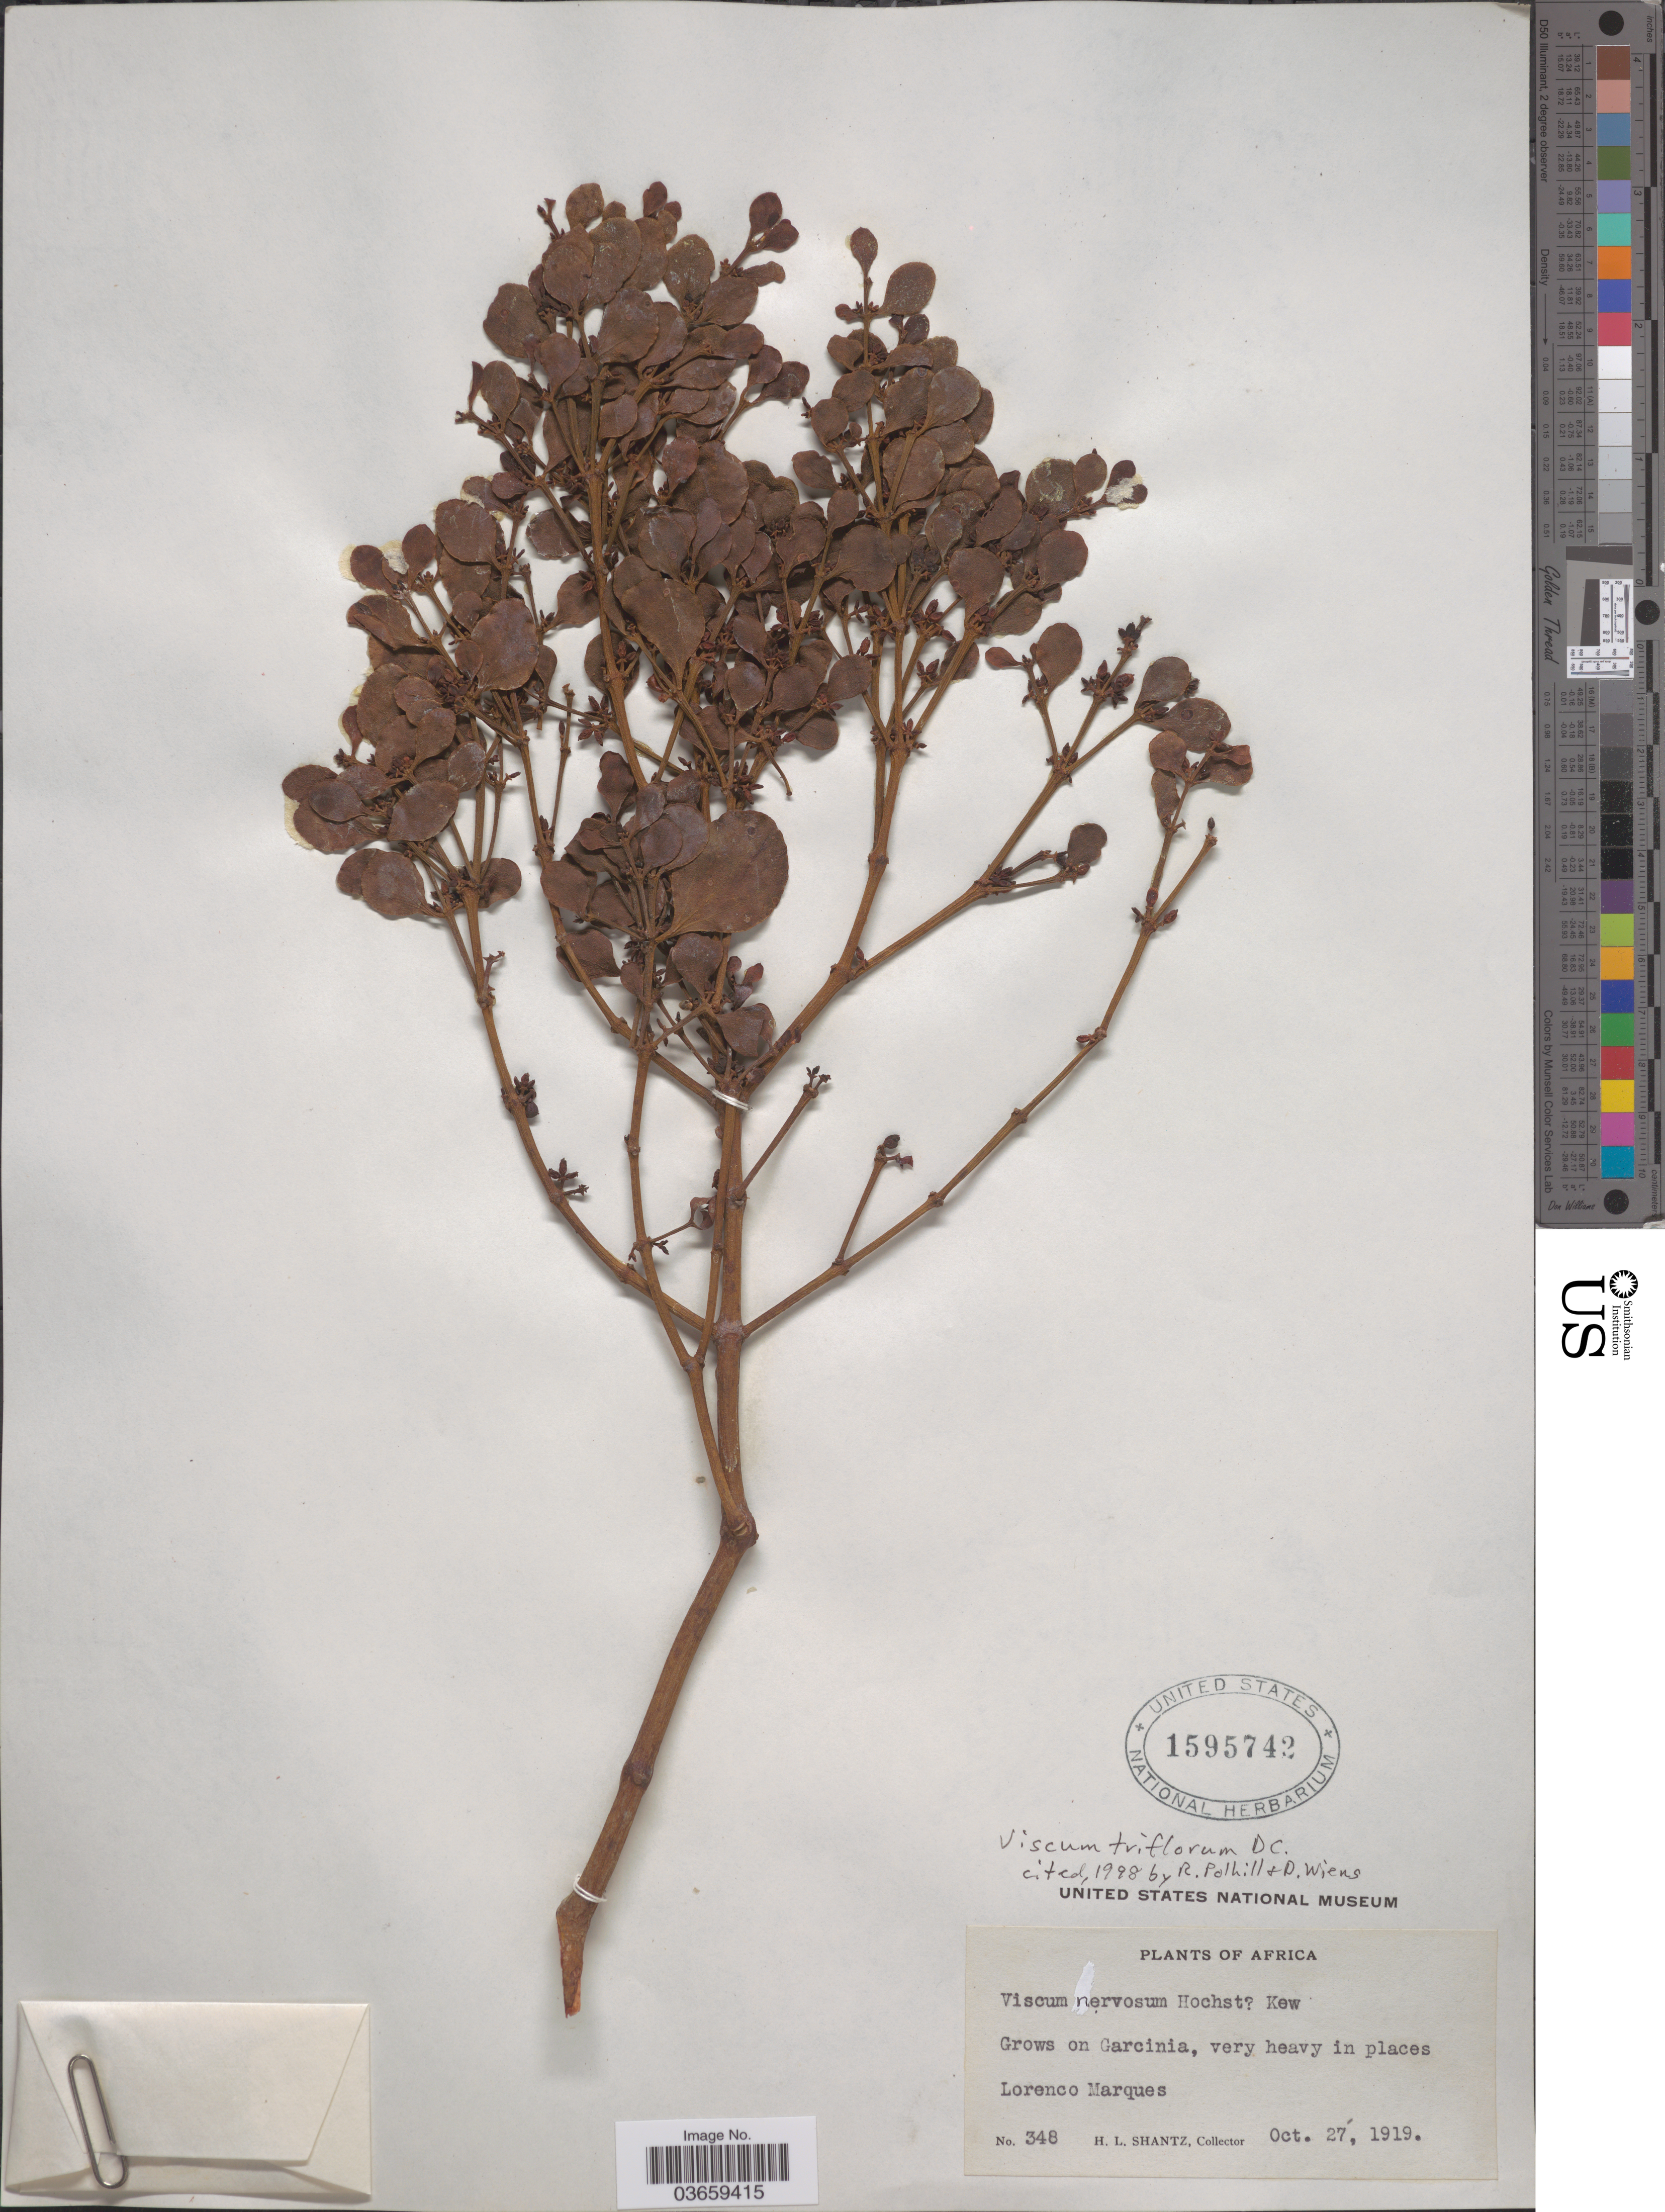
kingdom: Plantae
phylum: Tracheophyta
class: Magnoliopsida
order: Santalales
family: Viscaceae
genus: Viscum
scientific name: Viscum triflorum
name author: DC.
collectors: H. Shantz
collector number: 348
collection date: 1919-10-27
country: Mozambique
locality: Grows on Garcinia. Lorenco Marques.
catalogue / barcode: US 1595742